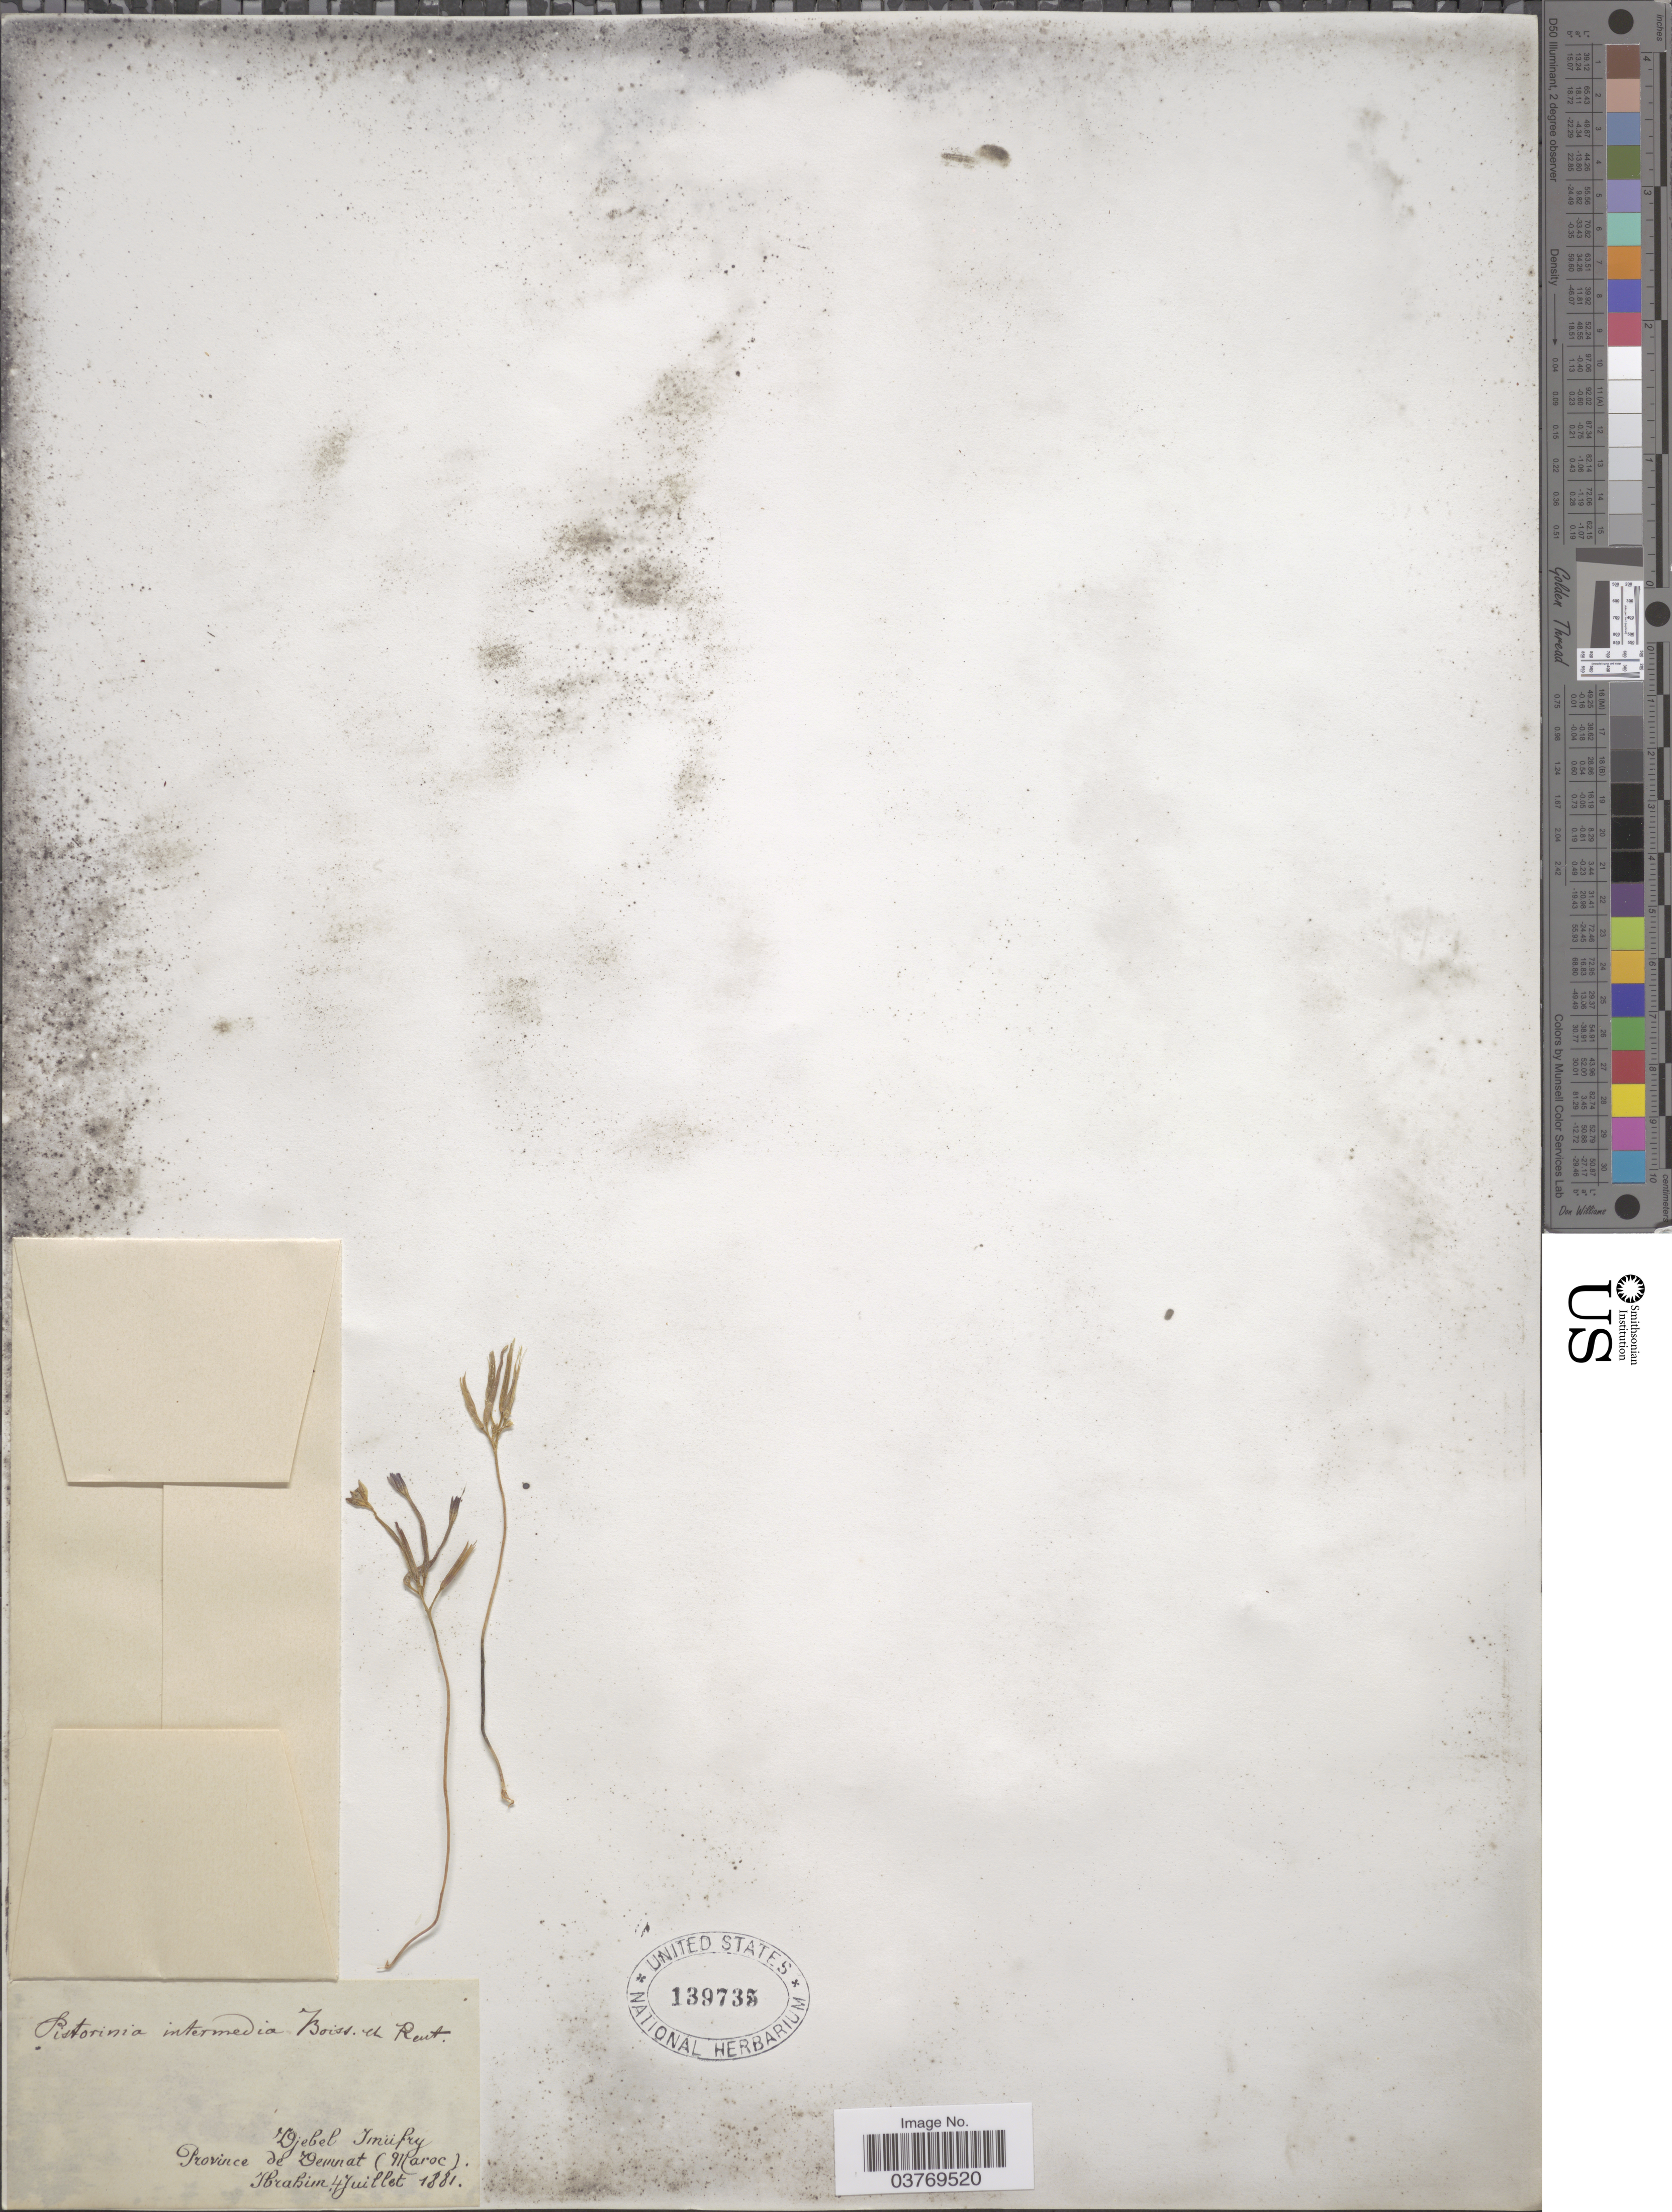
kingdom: Plantae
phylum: Tracheophyta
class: Magnoliopsida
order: Saxifragales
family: Crassulaceae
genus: Cotyledon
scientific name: Cotyledon intermedia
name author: (Boiss.) Pamp.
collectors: -. Ibrahim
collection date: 1881-07-04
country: Morocco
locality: Djebel Imiifry. Province de Demnat.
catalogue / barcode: US 139735